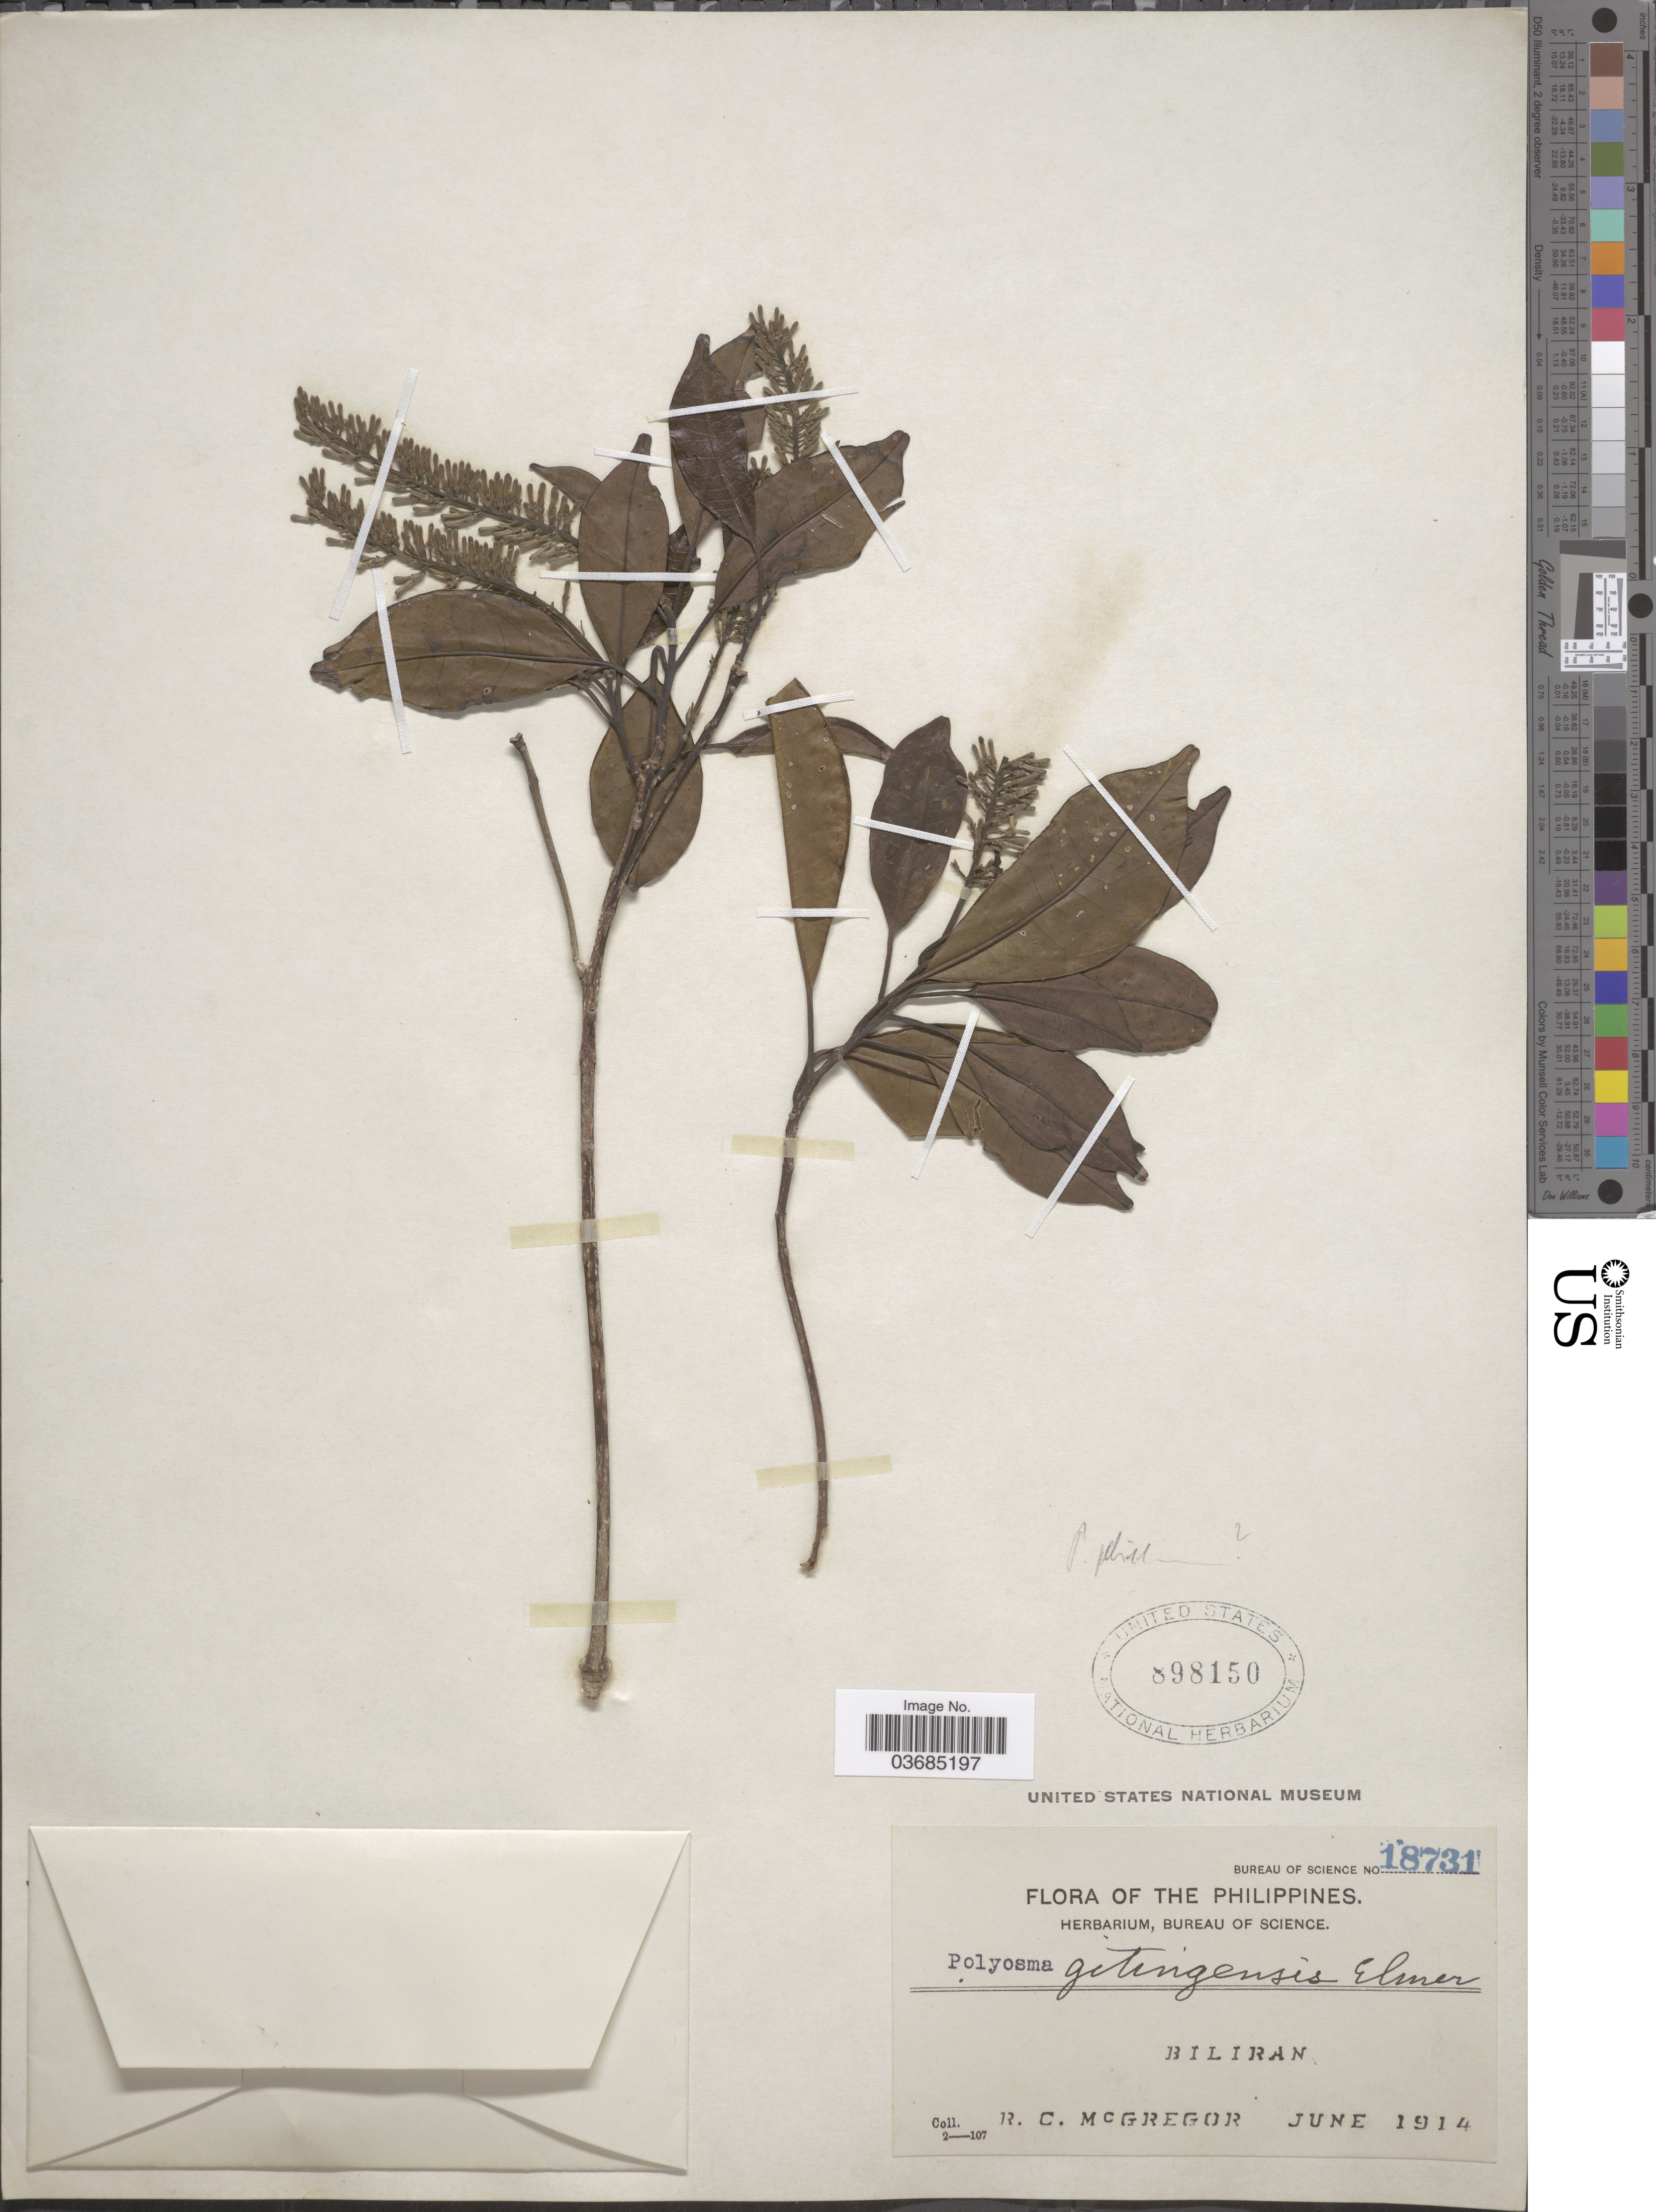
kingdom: Plantae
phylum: Tracheophyta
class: Magnoliopsida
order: Escalloniales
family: Escalloniaceae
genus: Polyosma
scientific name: Polyosma gitingensis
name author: Elmer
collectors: R. C. McGregor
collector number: Bureau of Science 18731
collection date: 1914-06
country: Philippines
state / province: Eastern Visayas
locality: Biliran.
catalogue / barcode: US 898150